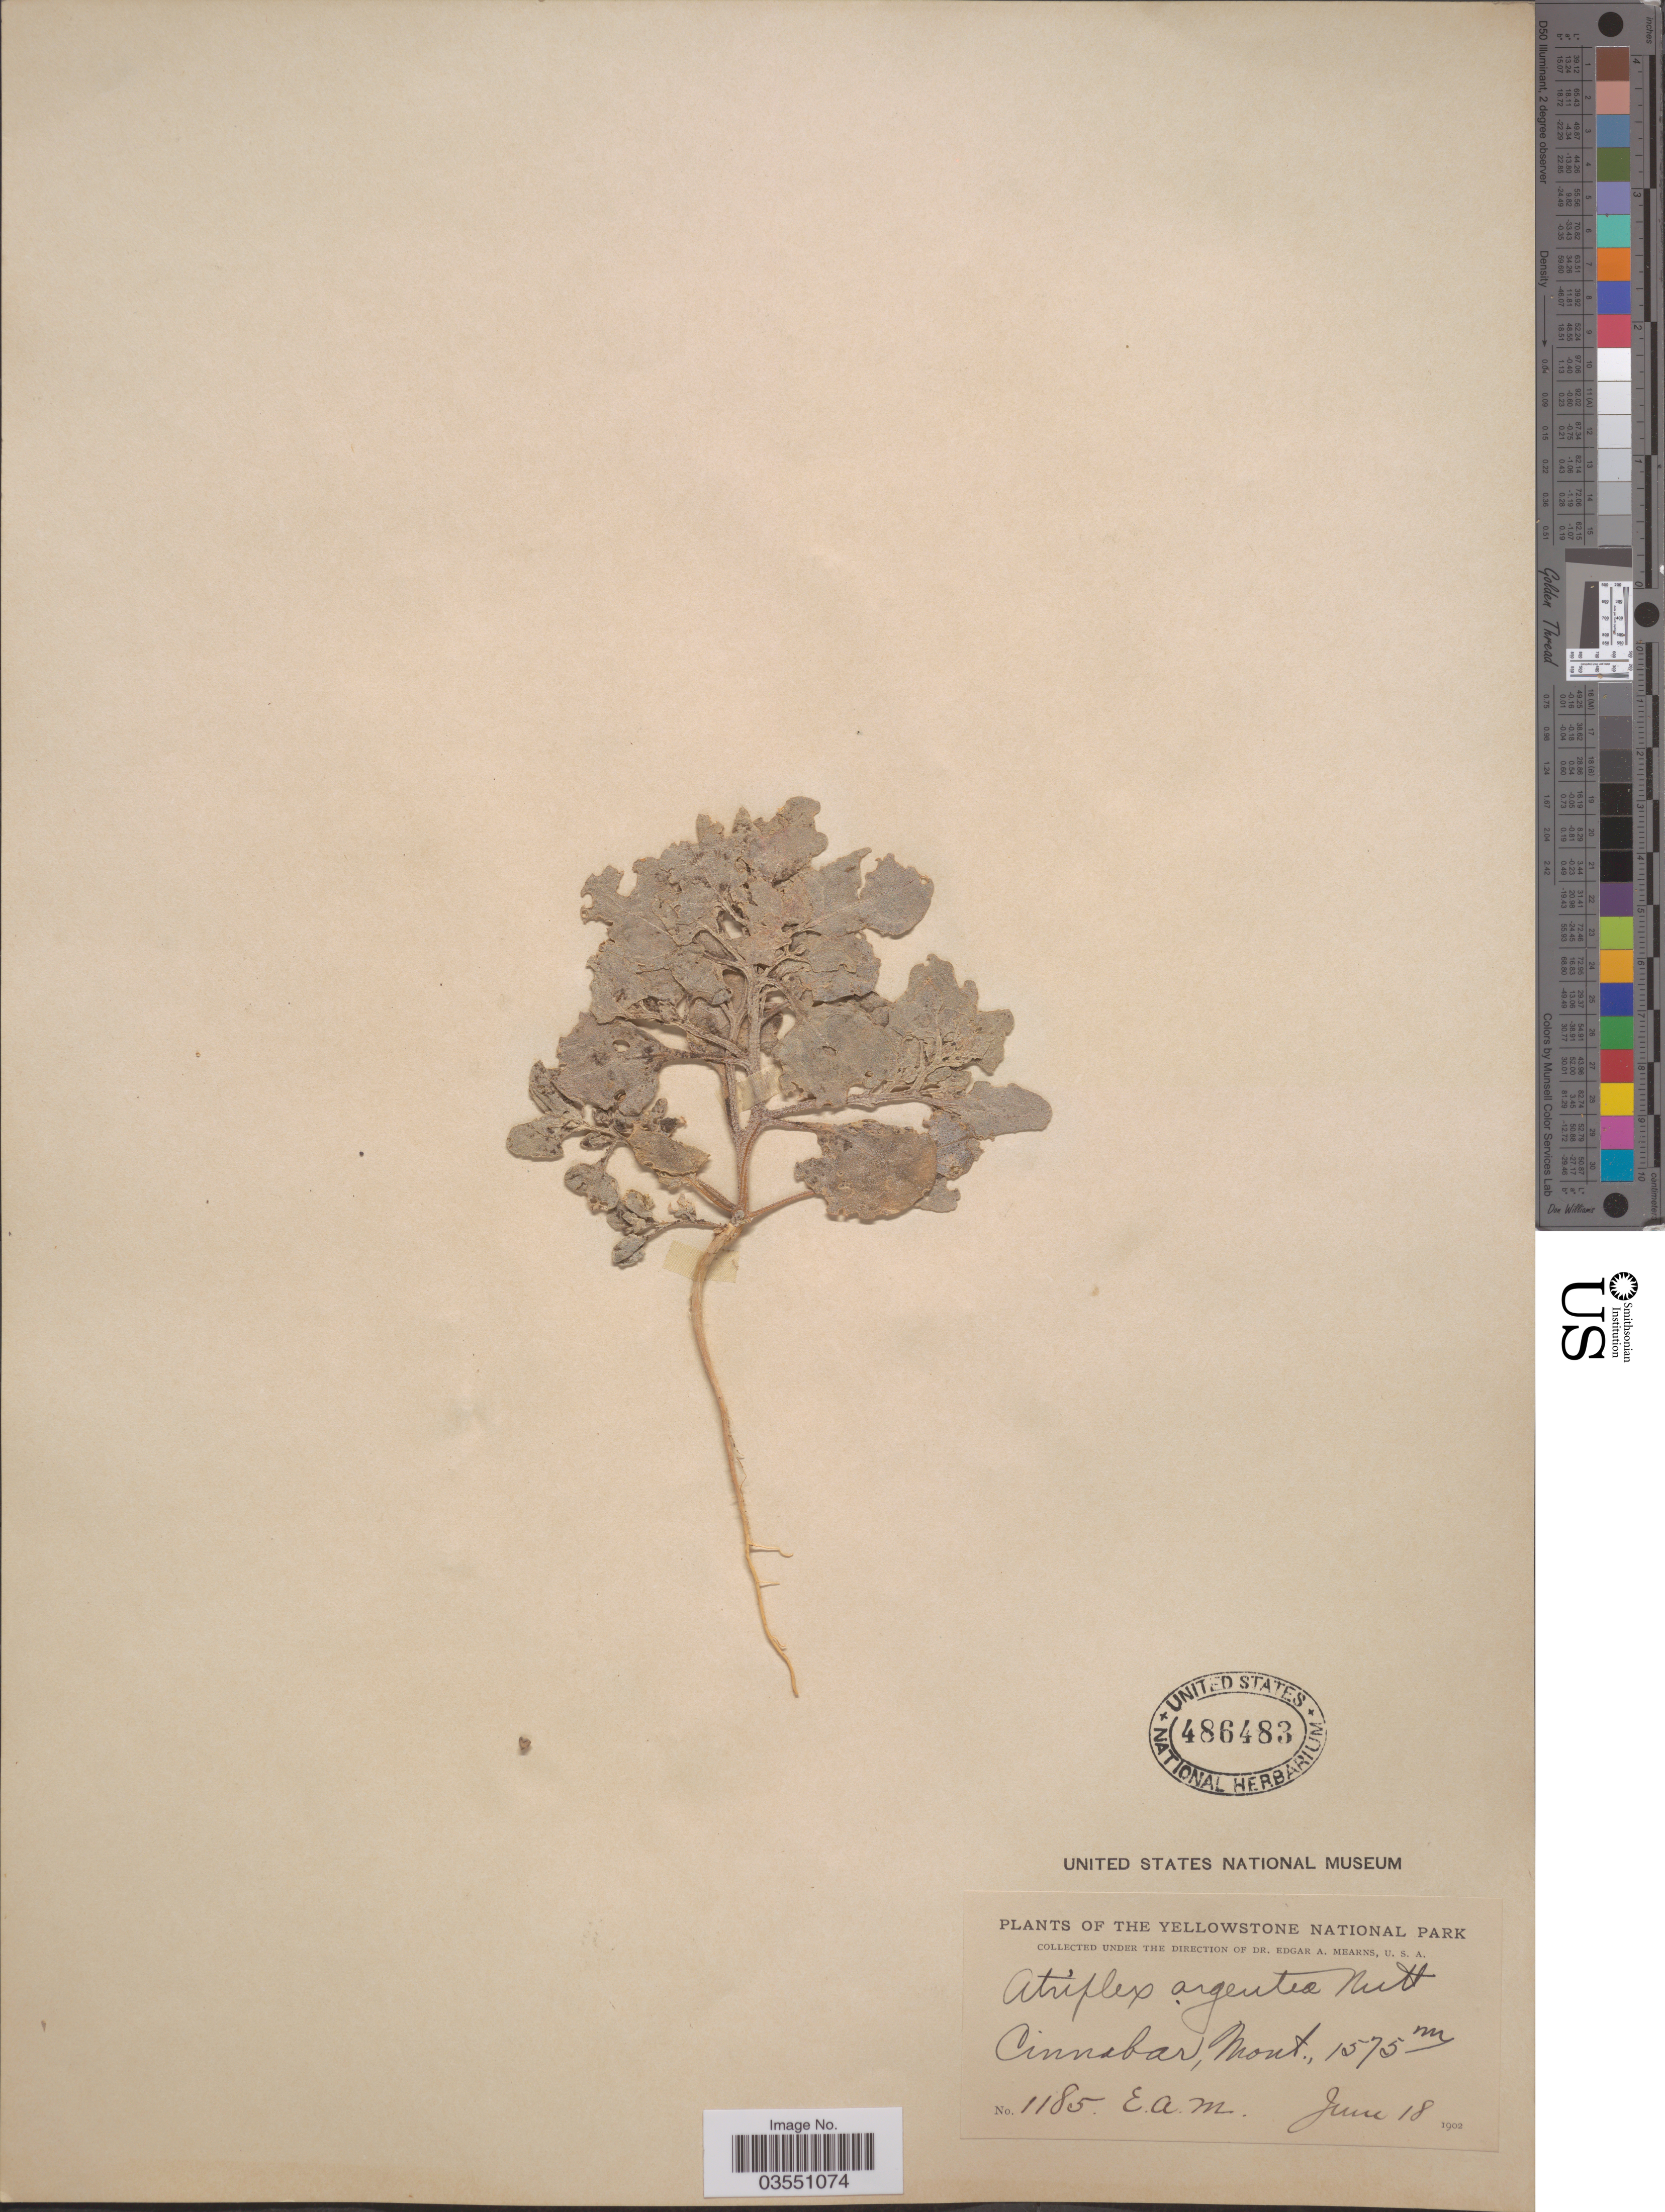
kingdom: Plantae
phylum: Tracheophyta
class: Magnoliopsida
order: Caryophyllales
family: Amaranthaceae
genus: Atriplex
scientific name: Atriplex argentea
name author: Nutt.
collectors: E. A. Mearns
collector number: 1185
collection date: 1902-06-18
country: United States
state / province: Montana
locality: The Yellowstone National Park. Cinnabar.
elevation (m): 1575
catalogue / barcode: US 486483